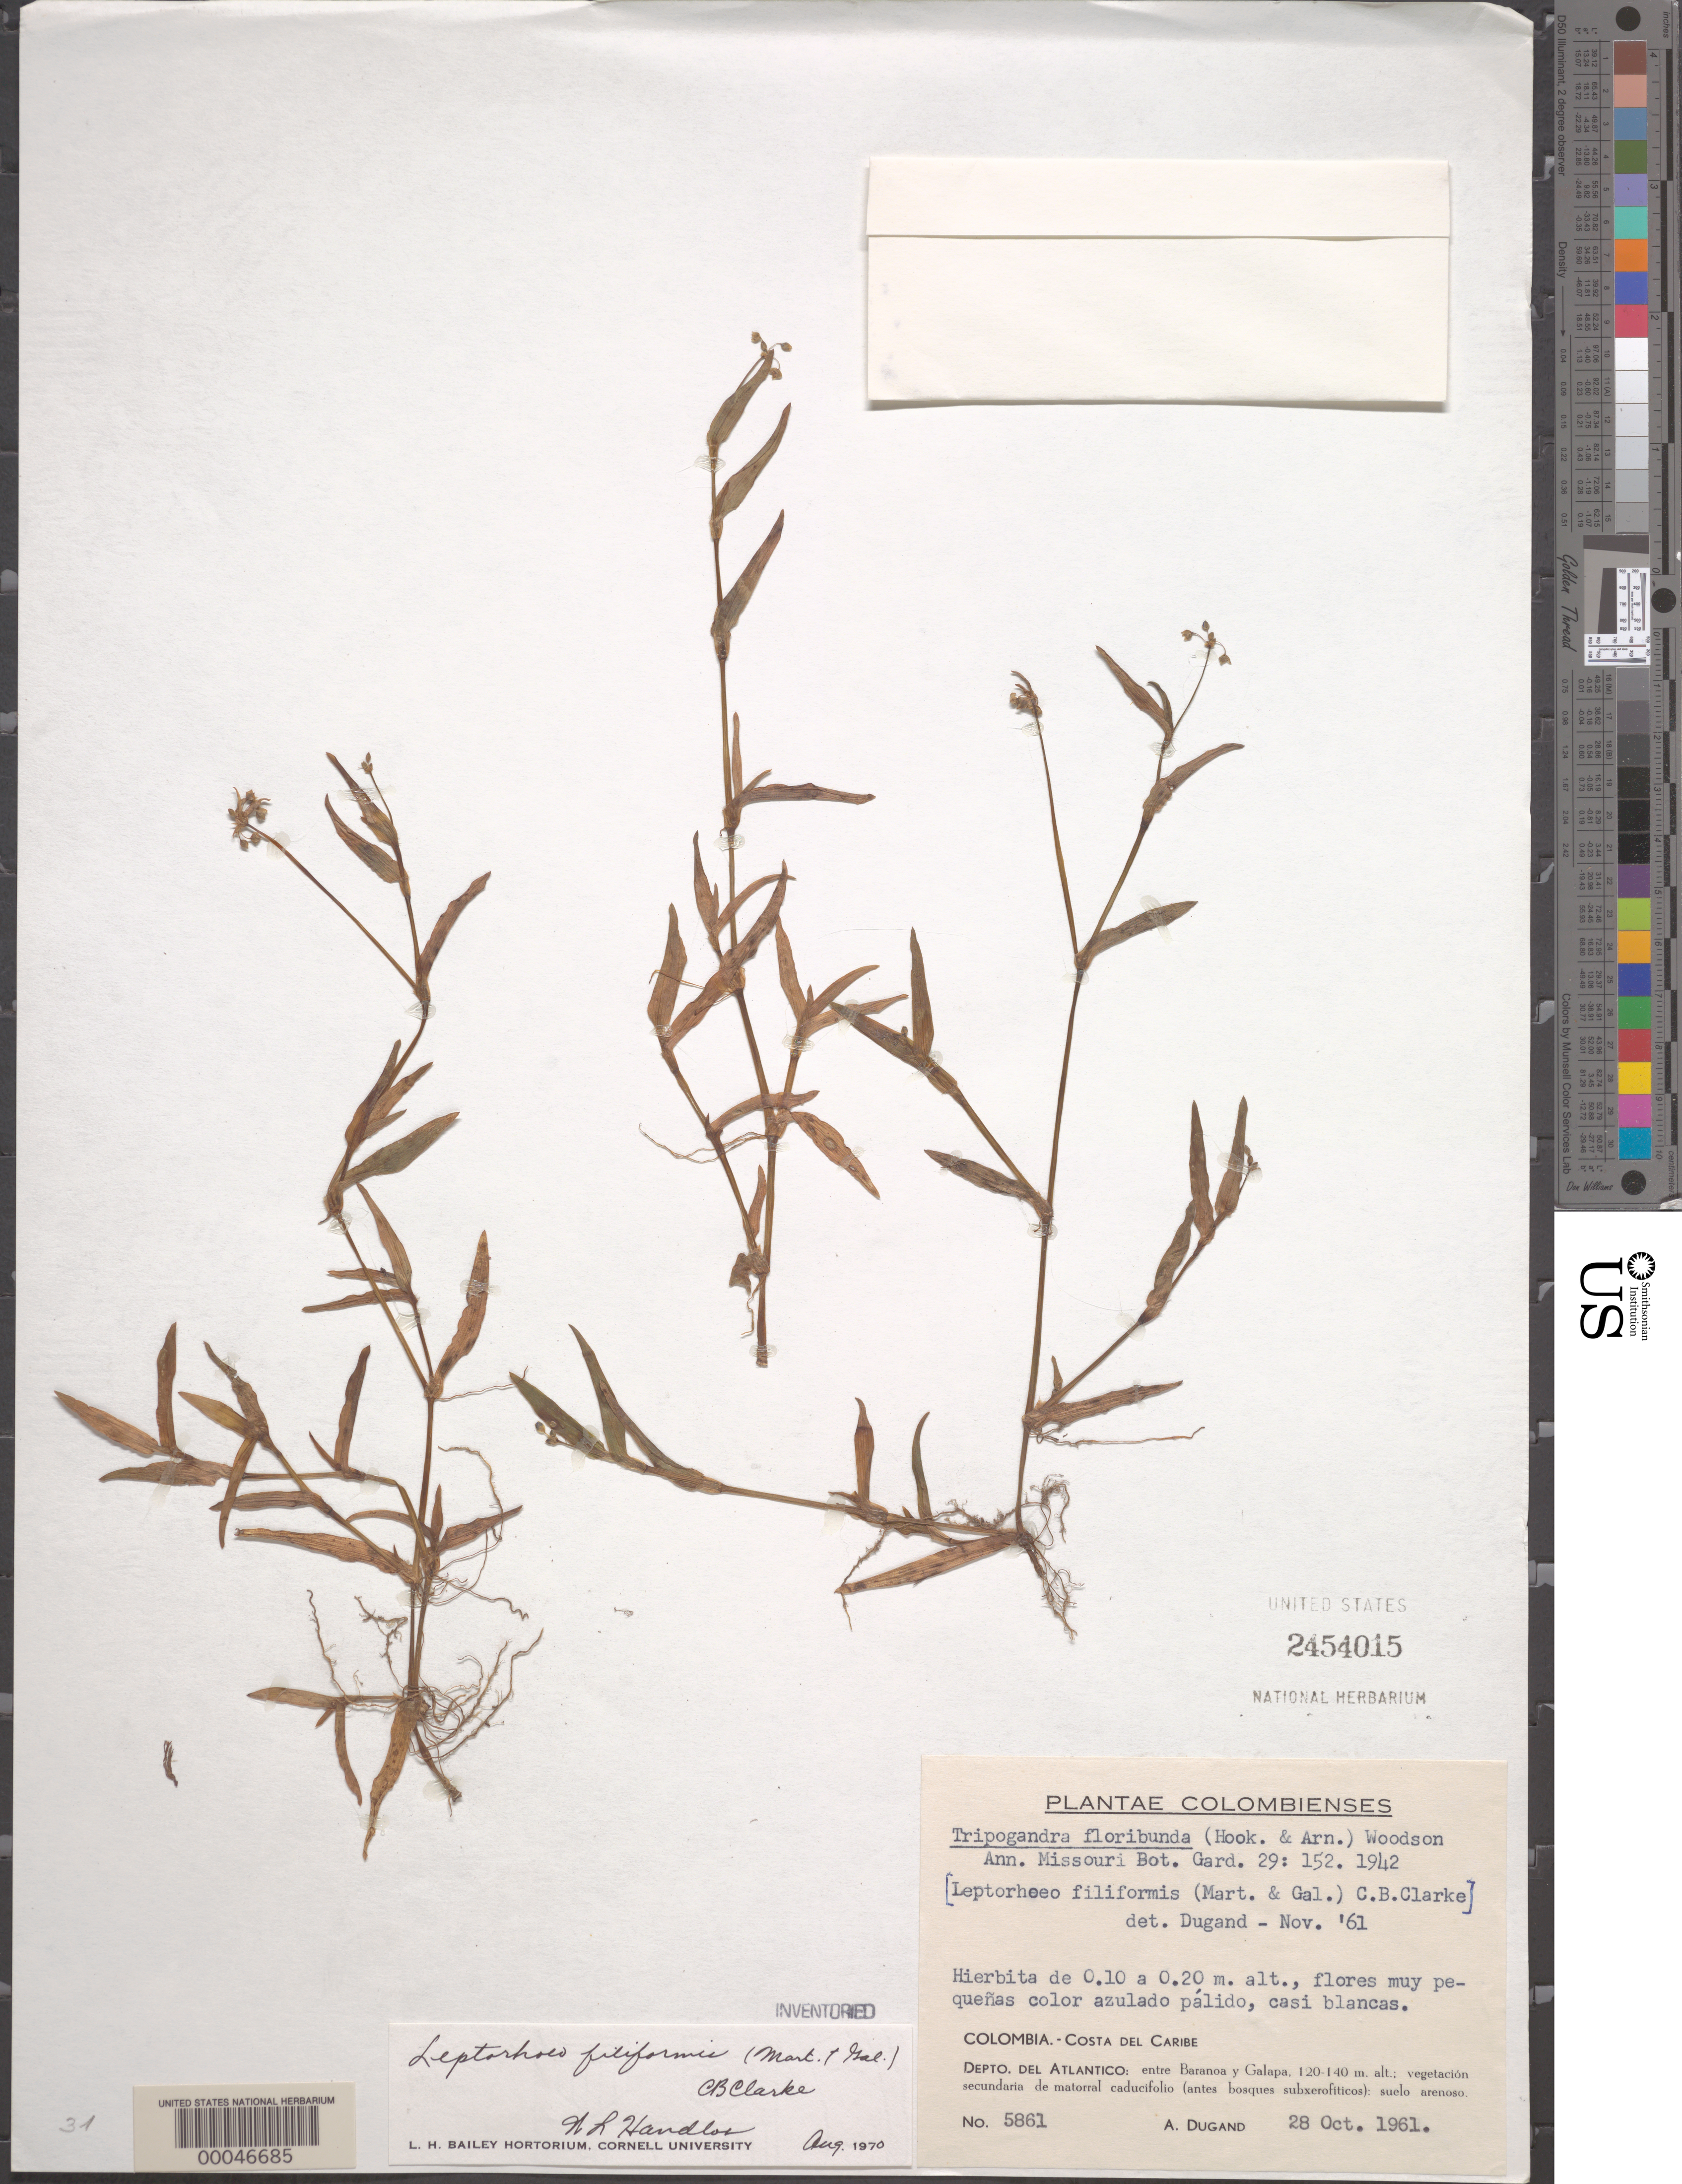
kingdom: Plantae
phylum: Tracheophyta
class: Liliopsida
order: Commelinales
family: Commelinaceae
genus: Callisia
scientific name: Callisia filiformis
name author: (M. Martens & Galeotti) D.R. Hunt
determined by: Handlos, W. L.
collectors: A. Dugand G.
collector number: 5861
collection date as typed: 28 Oct 1961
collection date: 1961-10-28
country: Colombia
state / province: Atlántico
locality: Between Baranoa and Galapa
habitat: Sandy soil, secondary forest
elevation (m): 120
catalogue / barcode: US 2454015